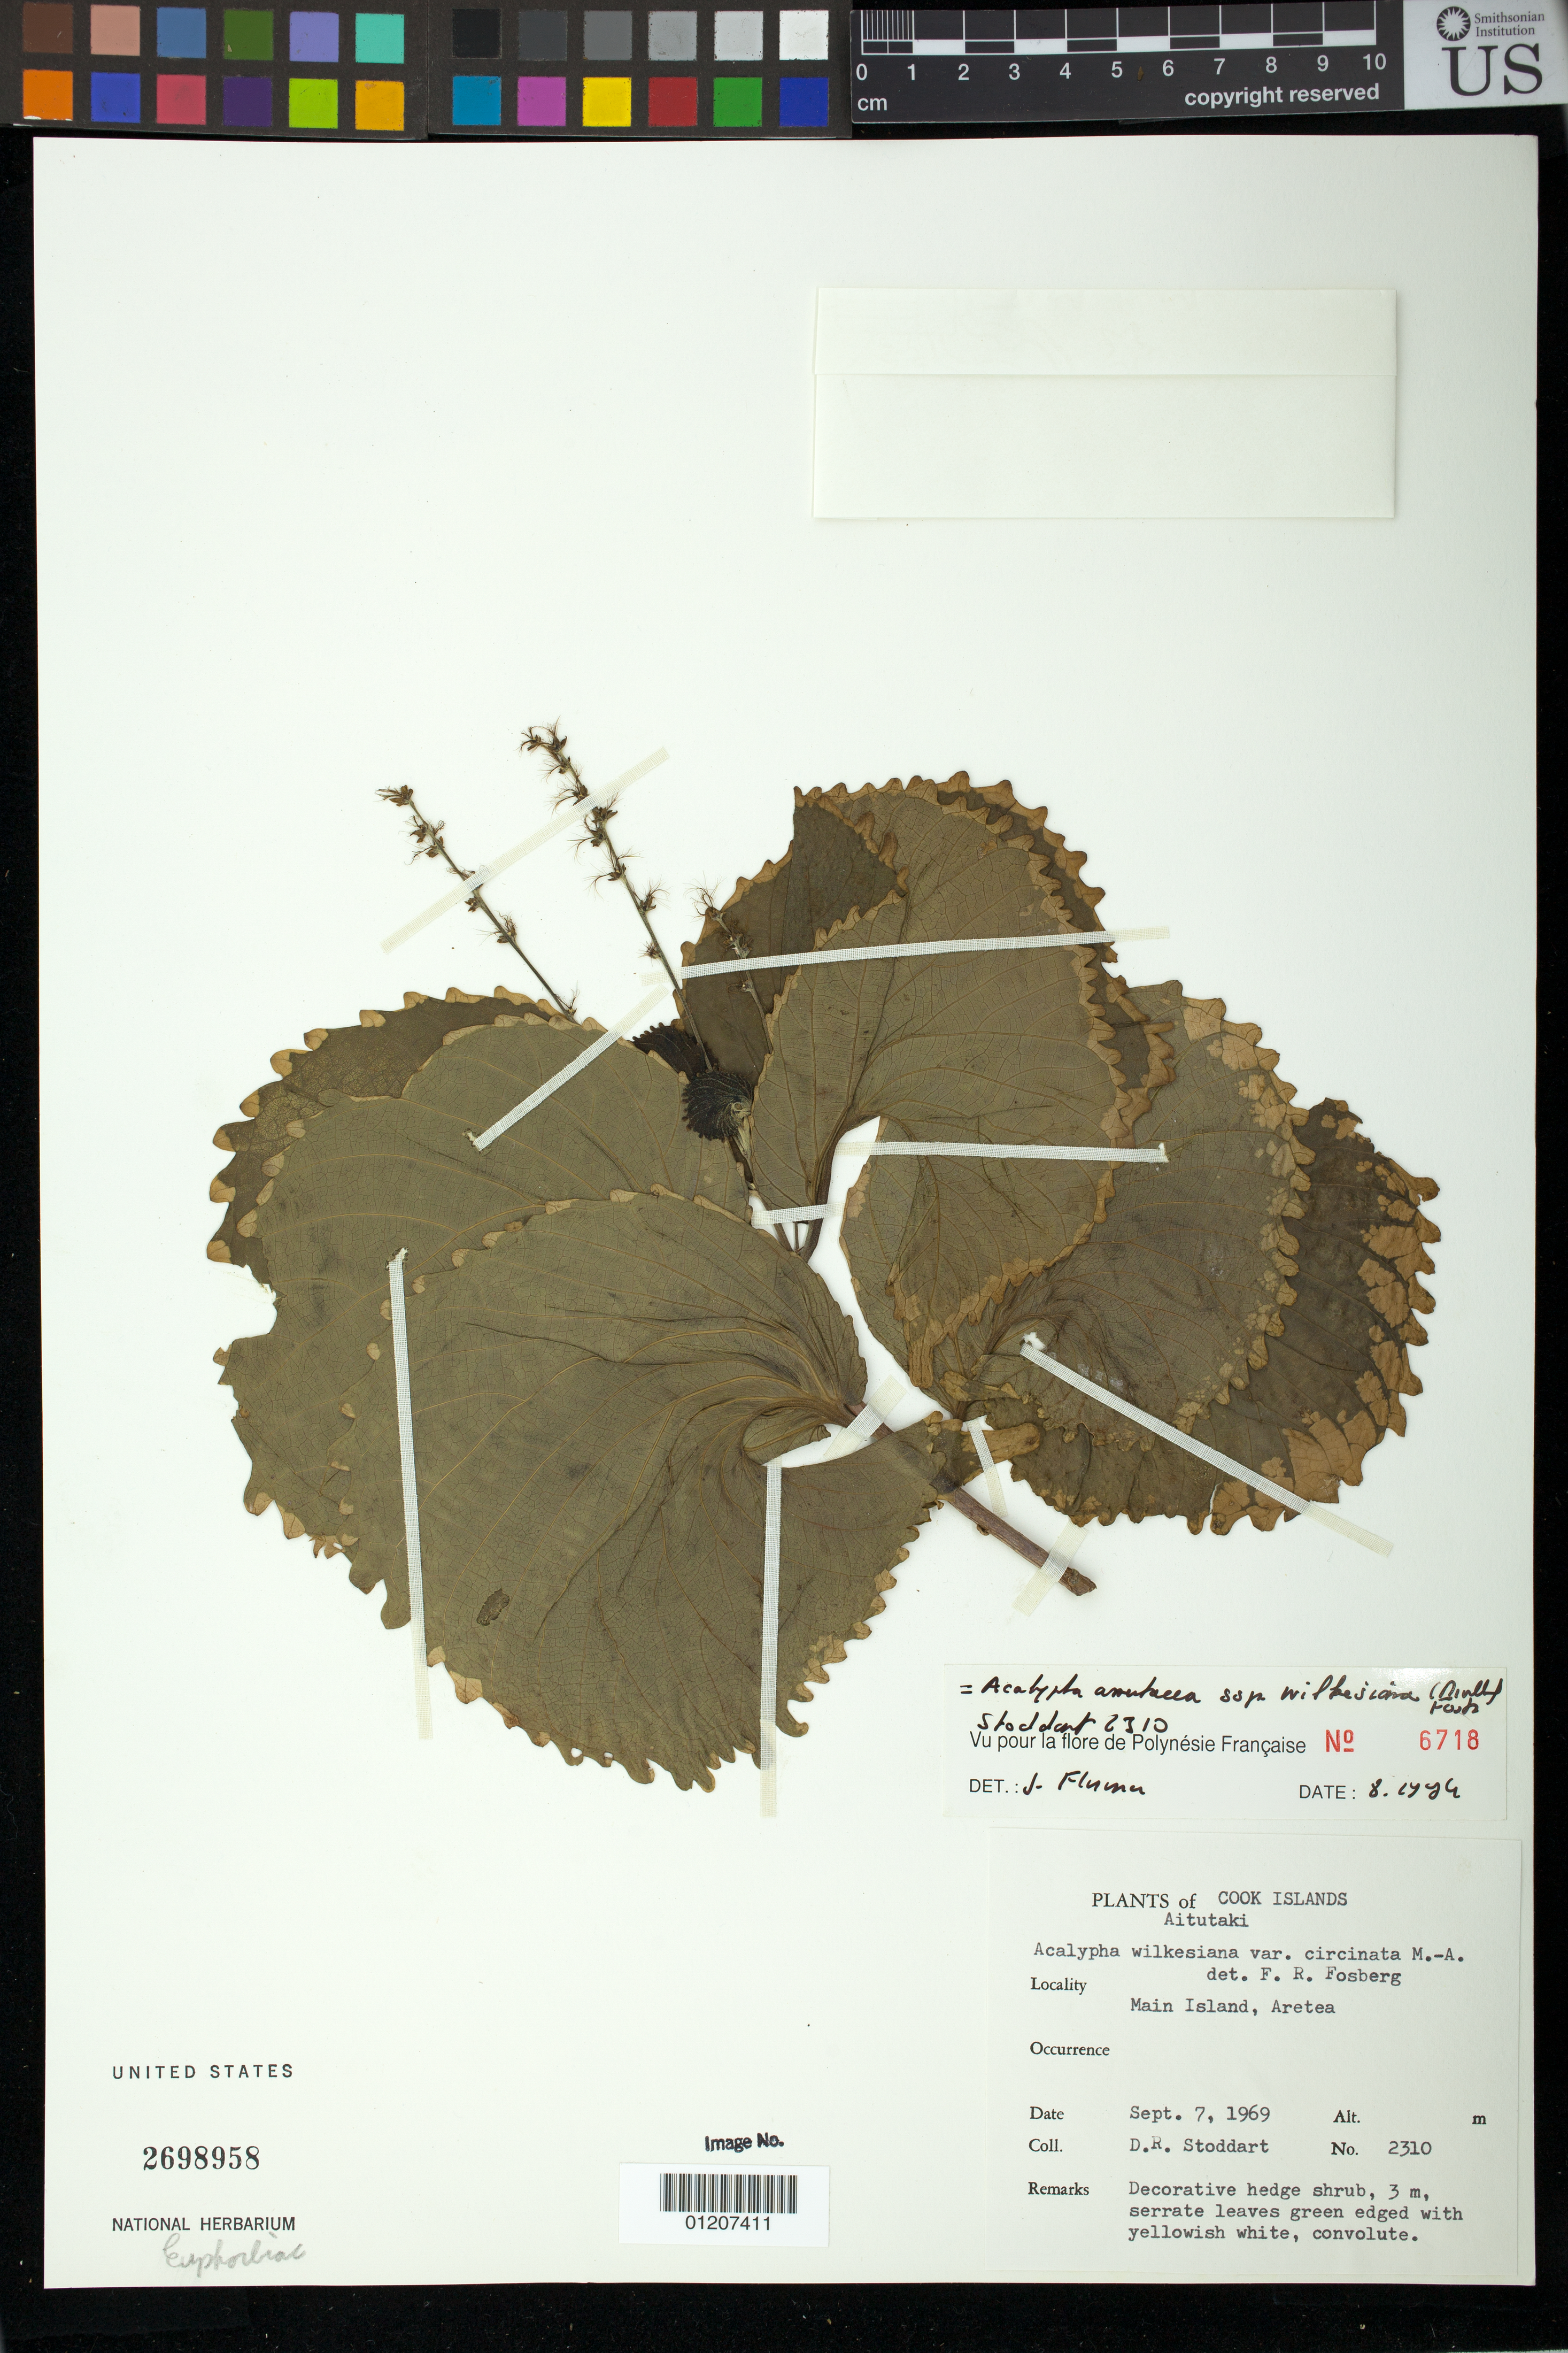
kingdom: Plantae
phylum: Tracheophyta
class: Magnoliopsida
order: Malpighiales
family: Euphorbiaceae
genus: Acalypha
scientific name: Acalypha amentacea subsp. wilkesiana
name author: (Müll. Arg.) Fosberg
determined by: Florence, J.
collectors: D. R. Stoddart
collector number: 2310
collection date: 1969-09-07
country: Cook Islands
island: Aitutaki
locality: Main Island, Aretea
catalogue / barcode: US 2698958